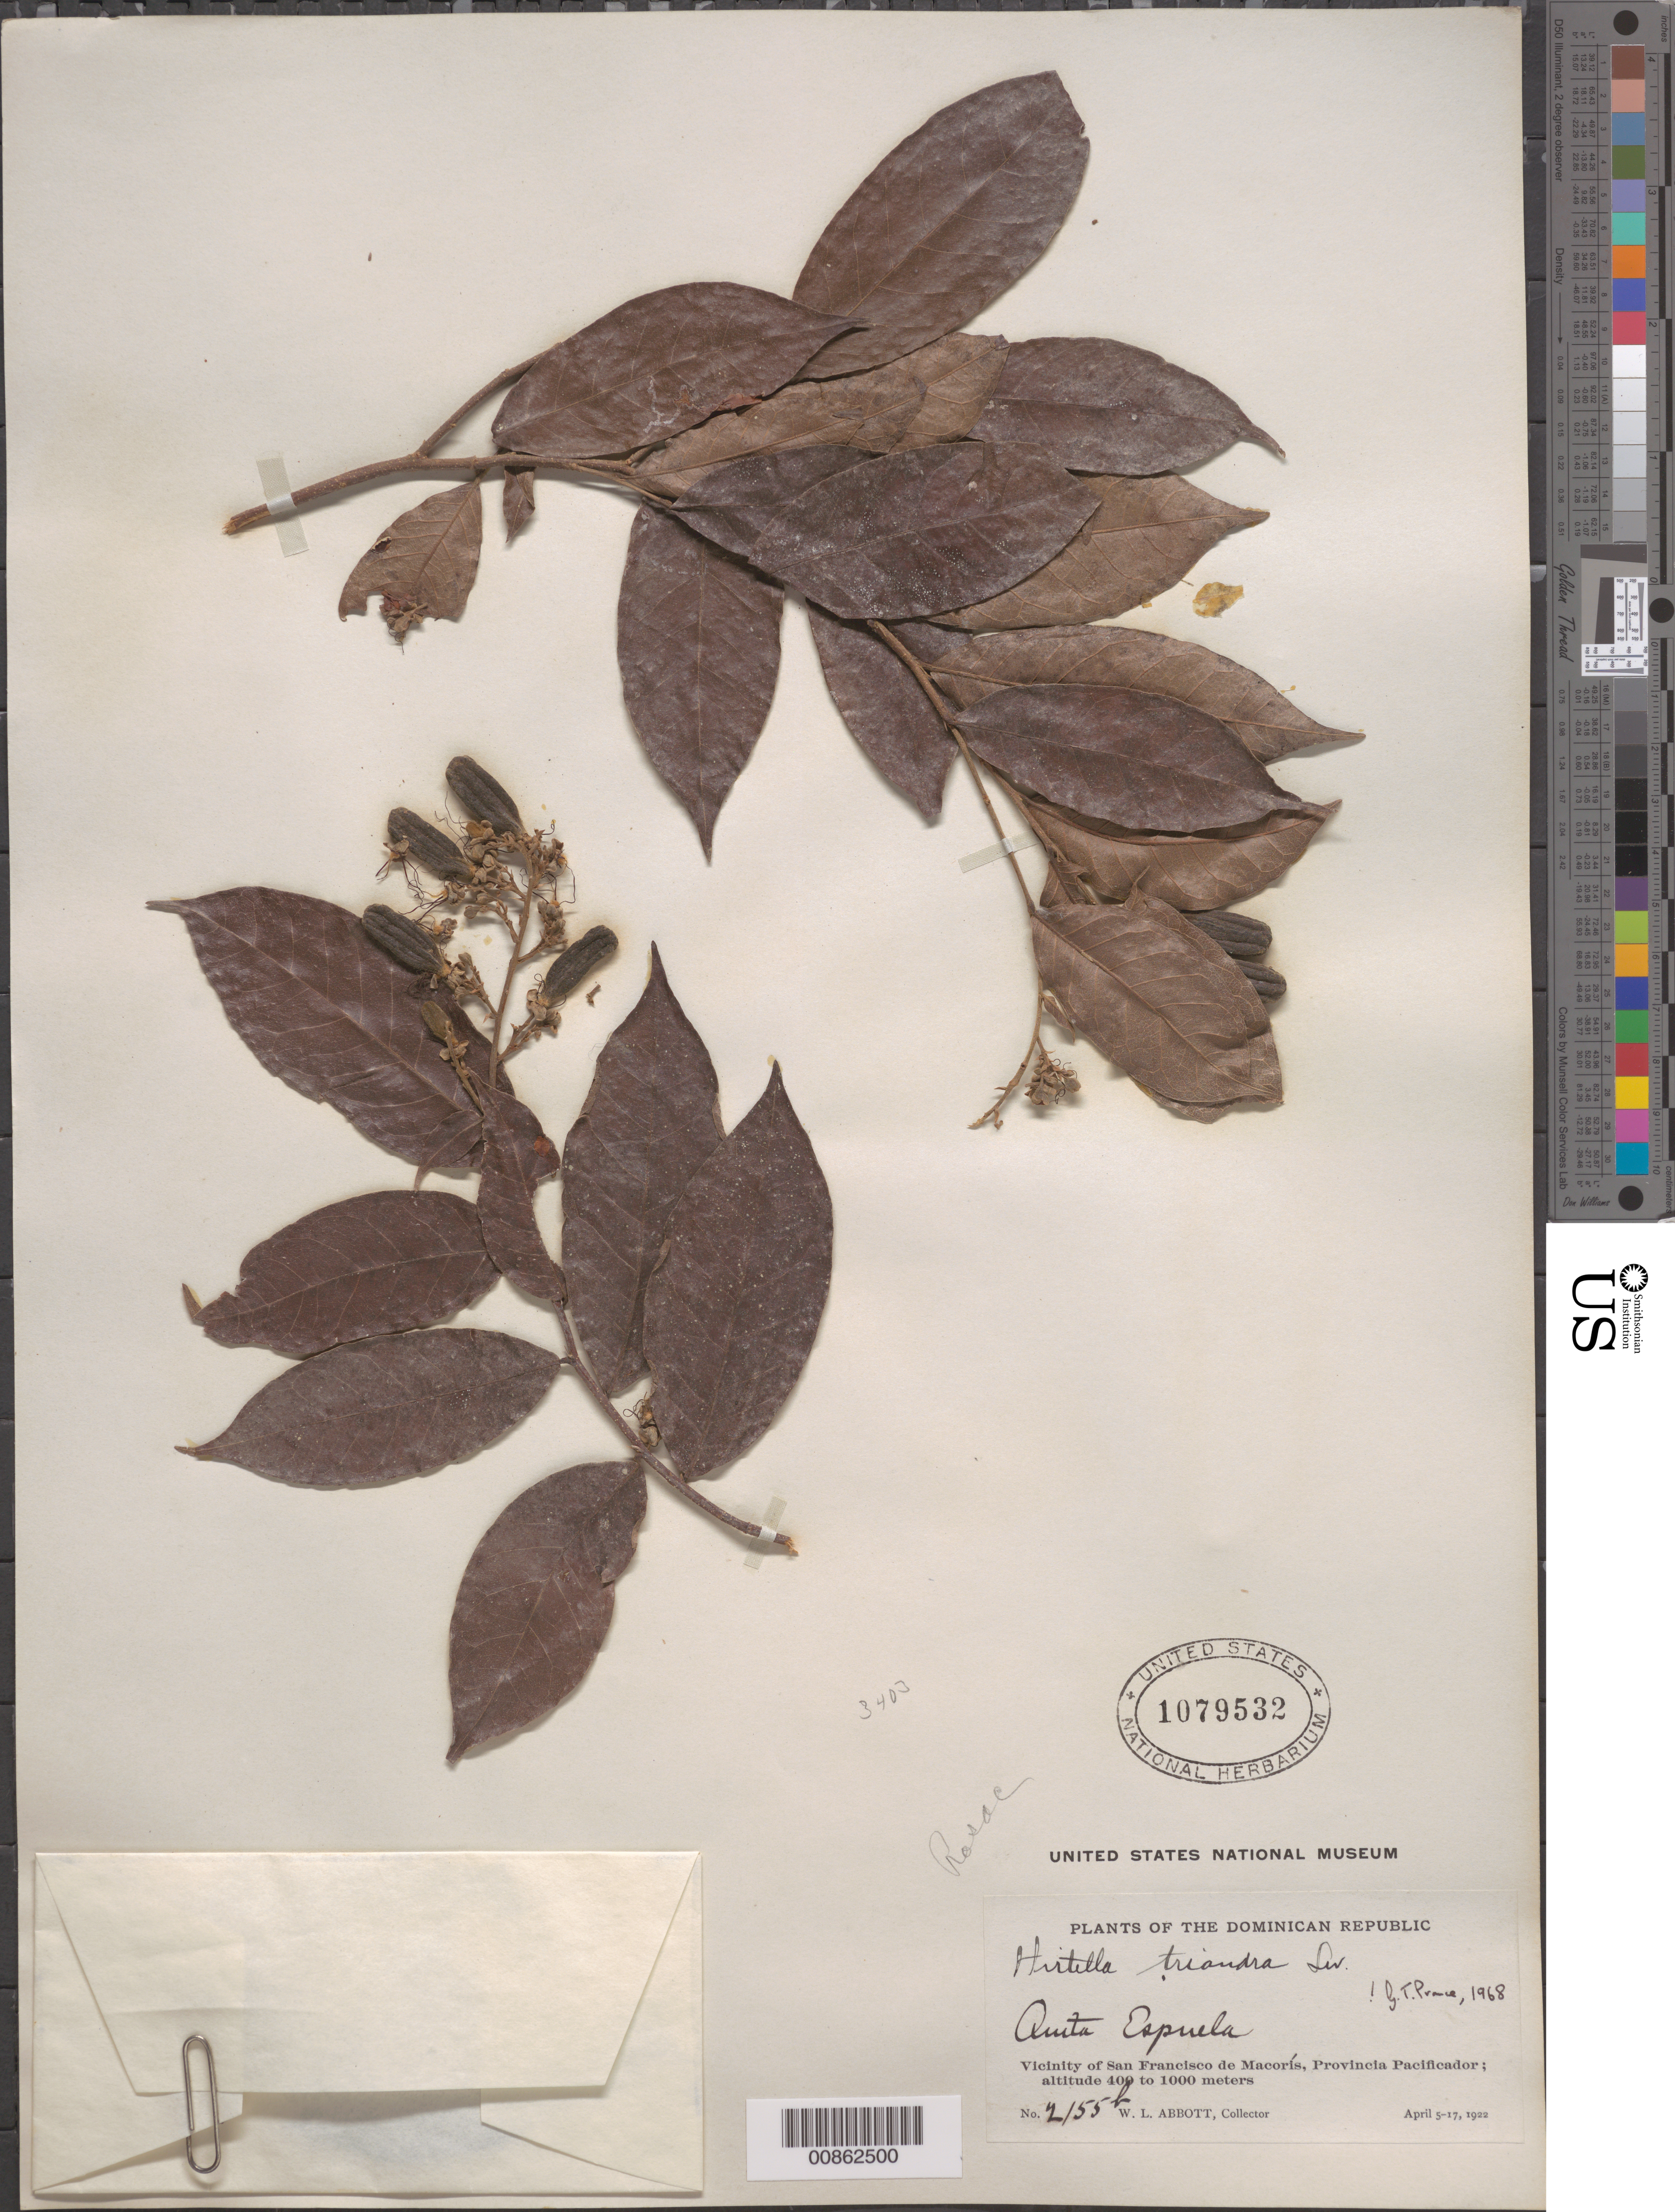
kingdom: Plantae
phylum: Tracheophyta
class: Magnoliopsida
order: Malpighiales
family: Chrysobalanaceae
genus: Hirtella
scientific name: Hirtella triandra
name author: Sw.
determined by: Prance, G. T.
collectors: W. L. Abbott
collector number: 2155b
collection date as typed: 05 Apr 1922 to 17 Apr 1922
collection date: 1922-04-05/1922-04-17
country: Dominican Republic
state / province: Duarte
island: Hispaniola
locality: Quita Espuela. Vicinity of San Francisco de Macoris, Provincia Pacificador (obsolete).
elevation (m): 400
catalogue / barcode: US 1079532